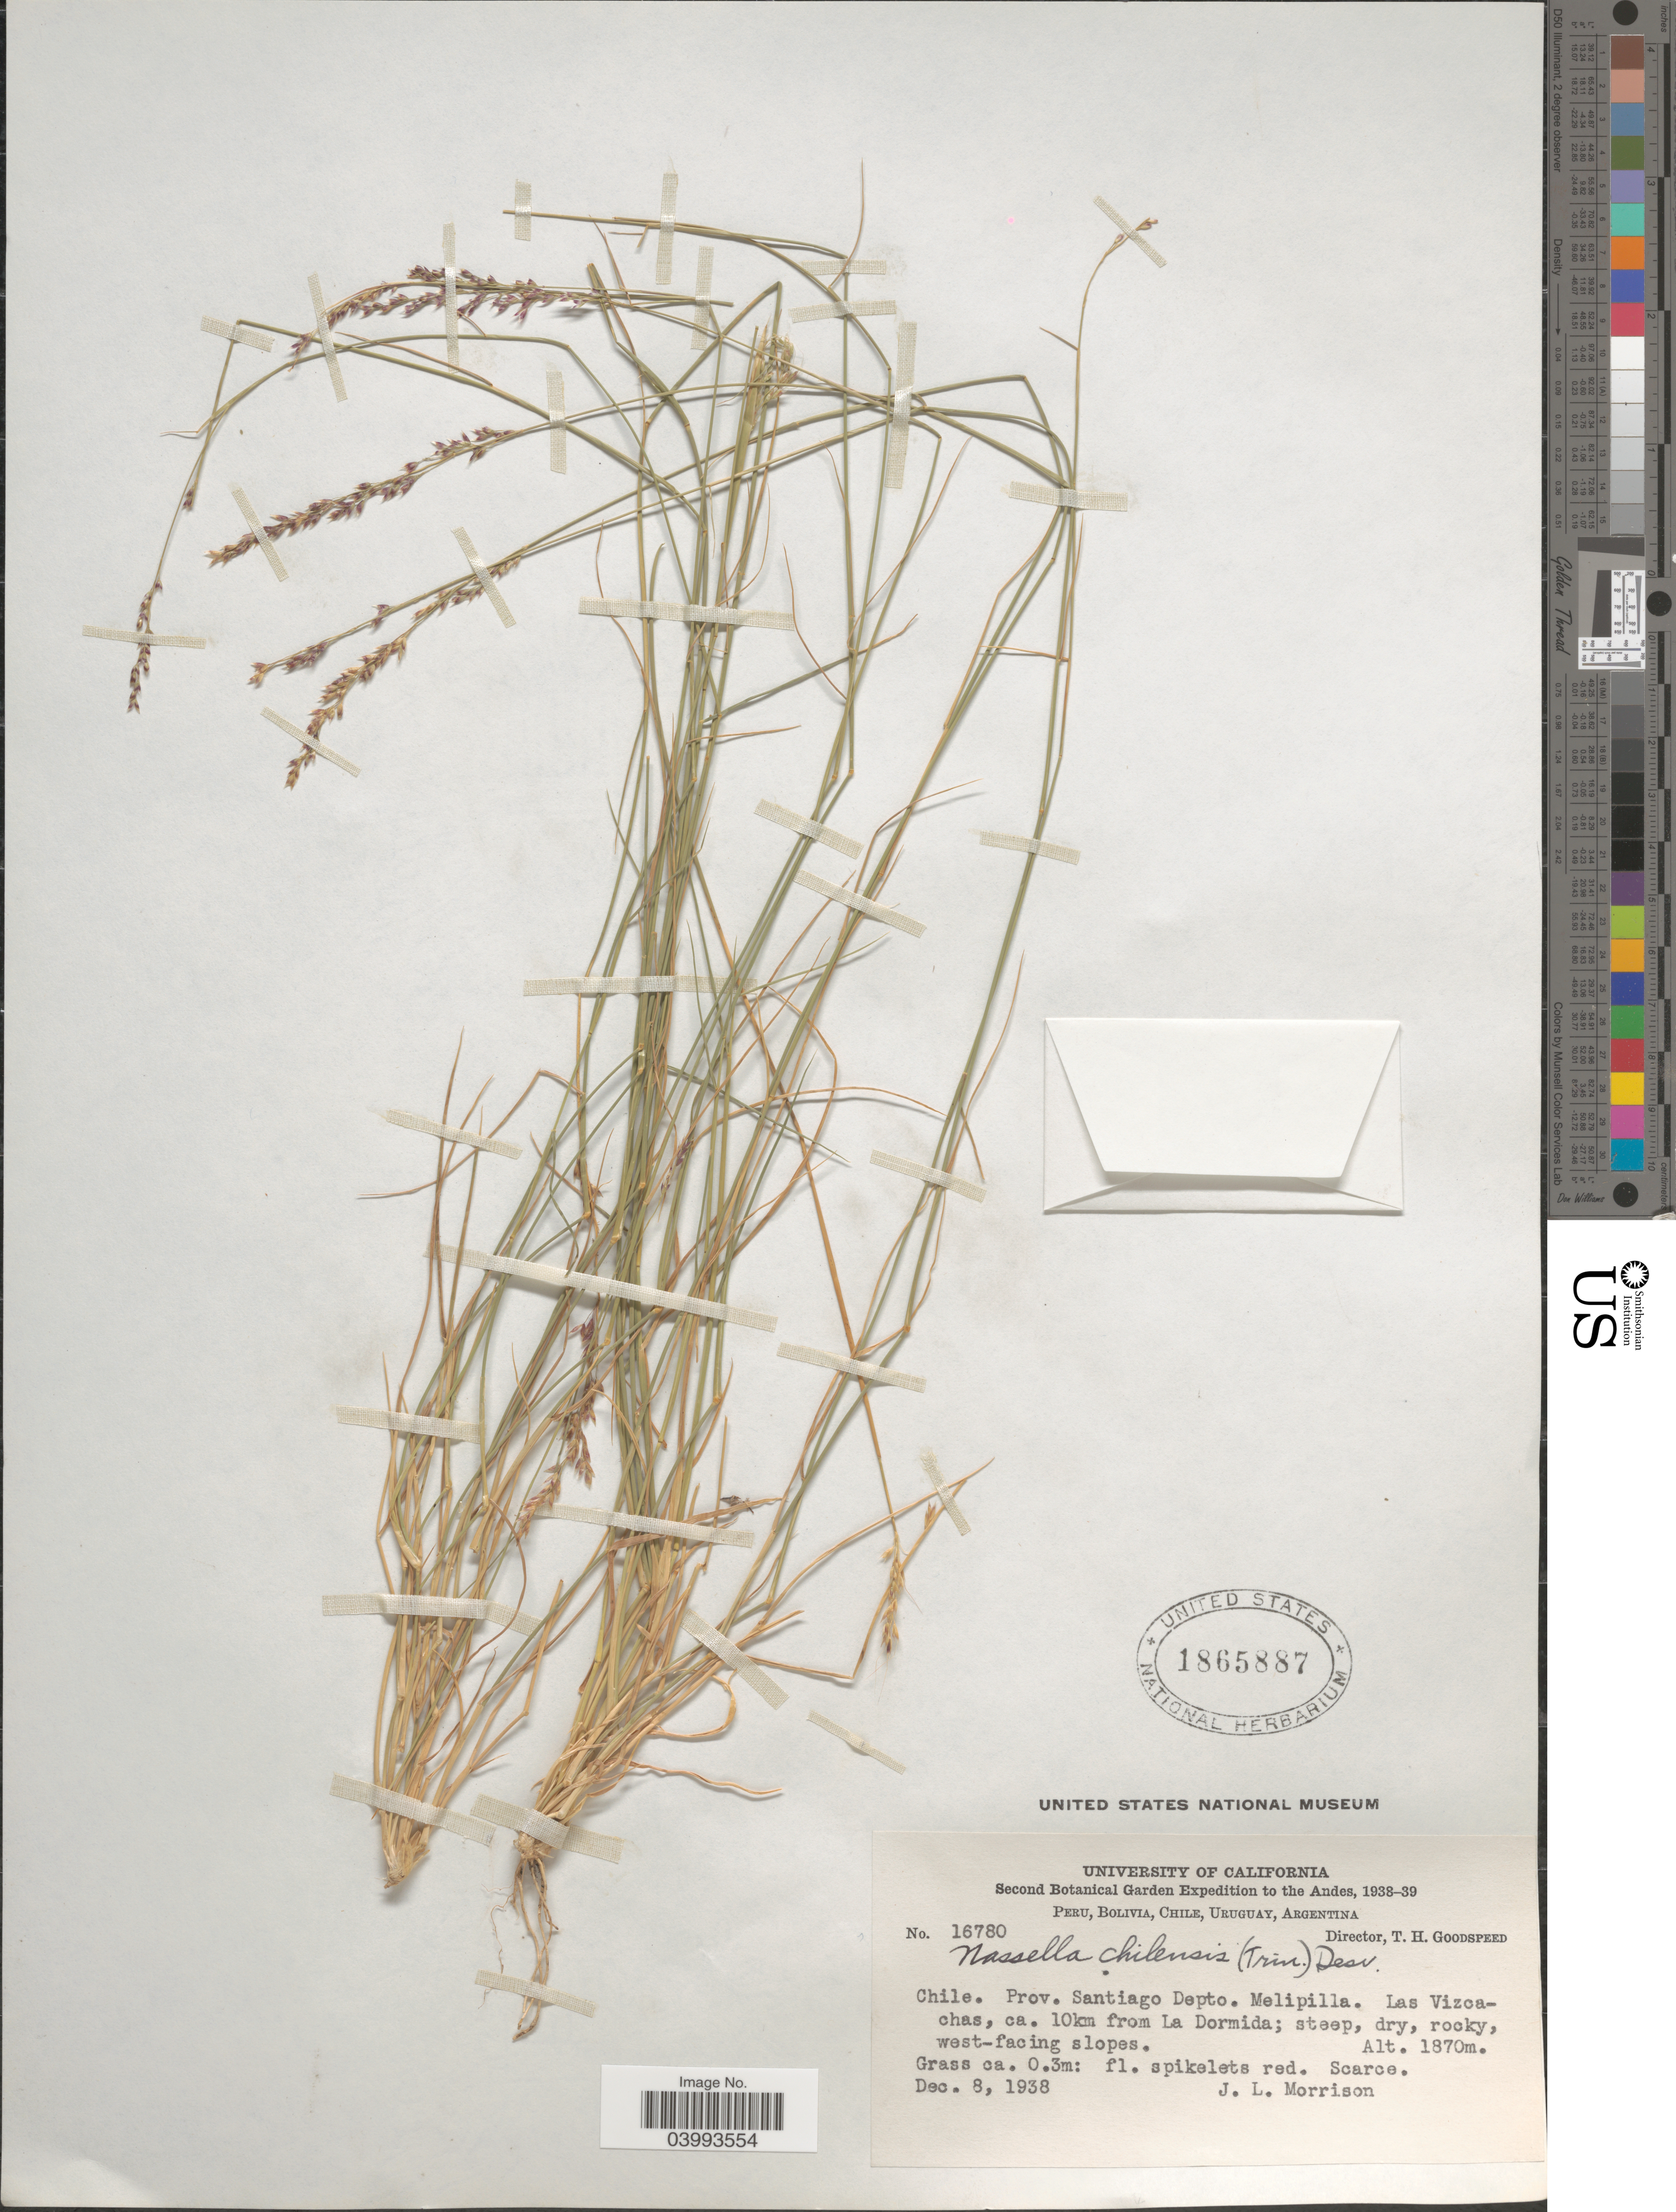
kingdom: Plantae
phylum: Tracheophyta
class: Liliopsida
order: Poales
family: Poaceae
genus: Nassella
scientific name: Nassella chilensis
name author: (Trin.) É. Desv.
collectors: J. Morrison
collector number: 16780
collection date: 1938-12-08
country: Chile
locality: The Andes. Prov. Santiago Depto. Melipilla. Las Vizcachas, ca. 10km from La Dormida.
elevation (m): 1870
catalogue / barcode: US 1865887